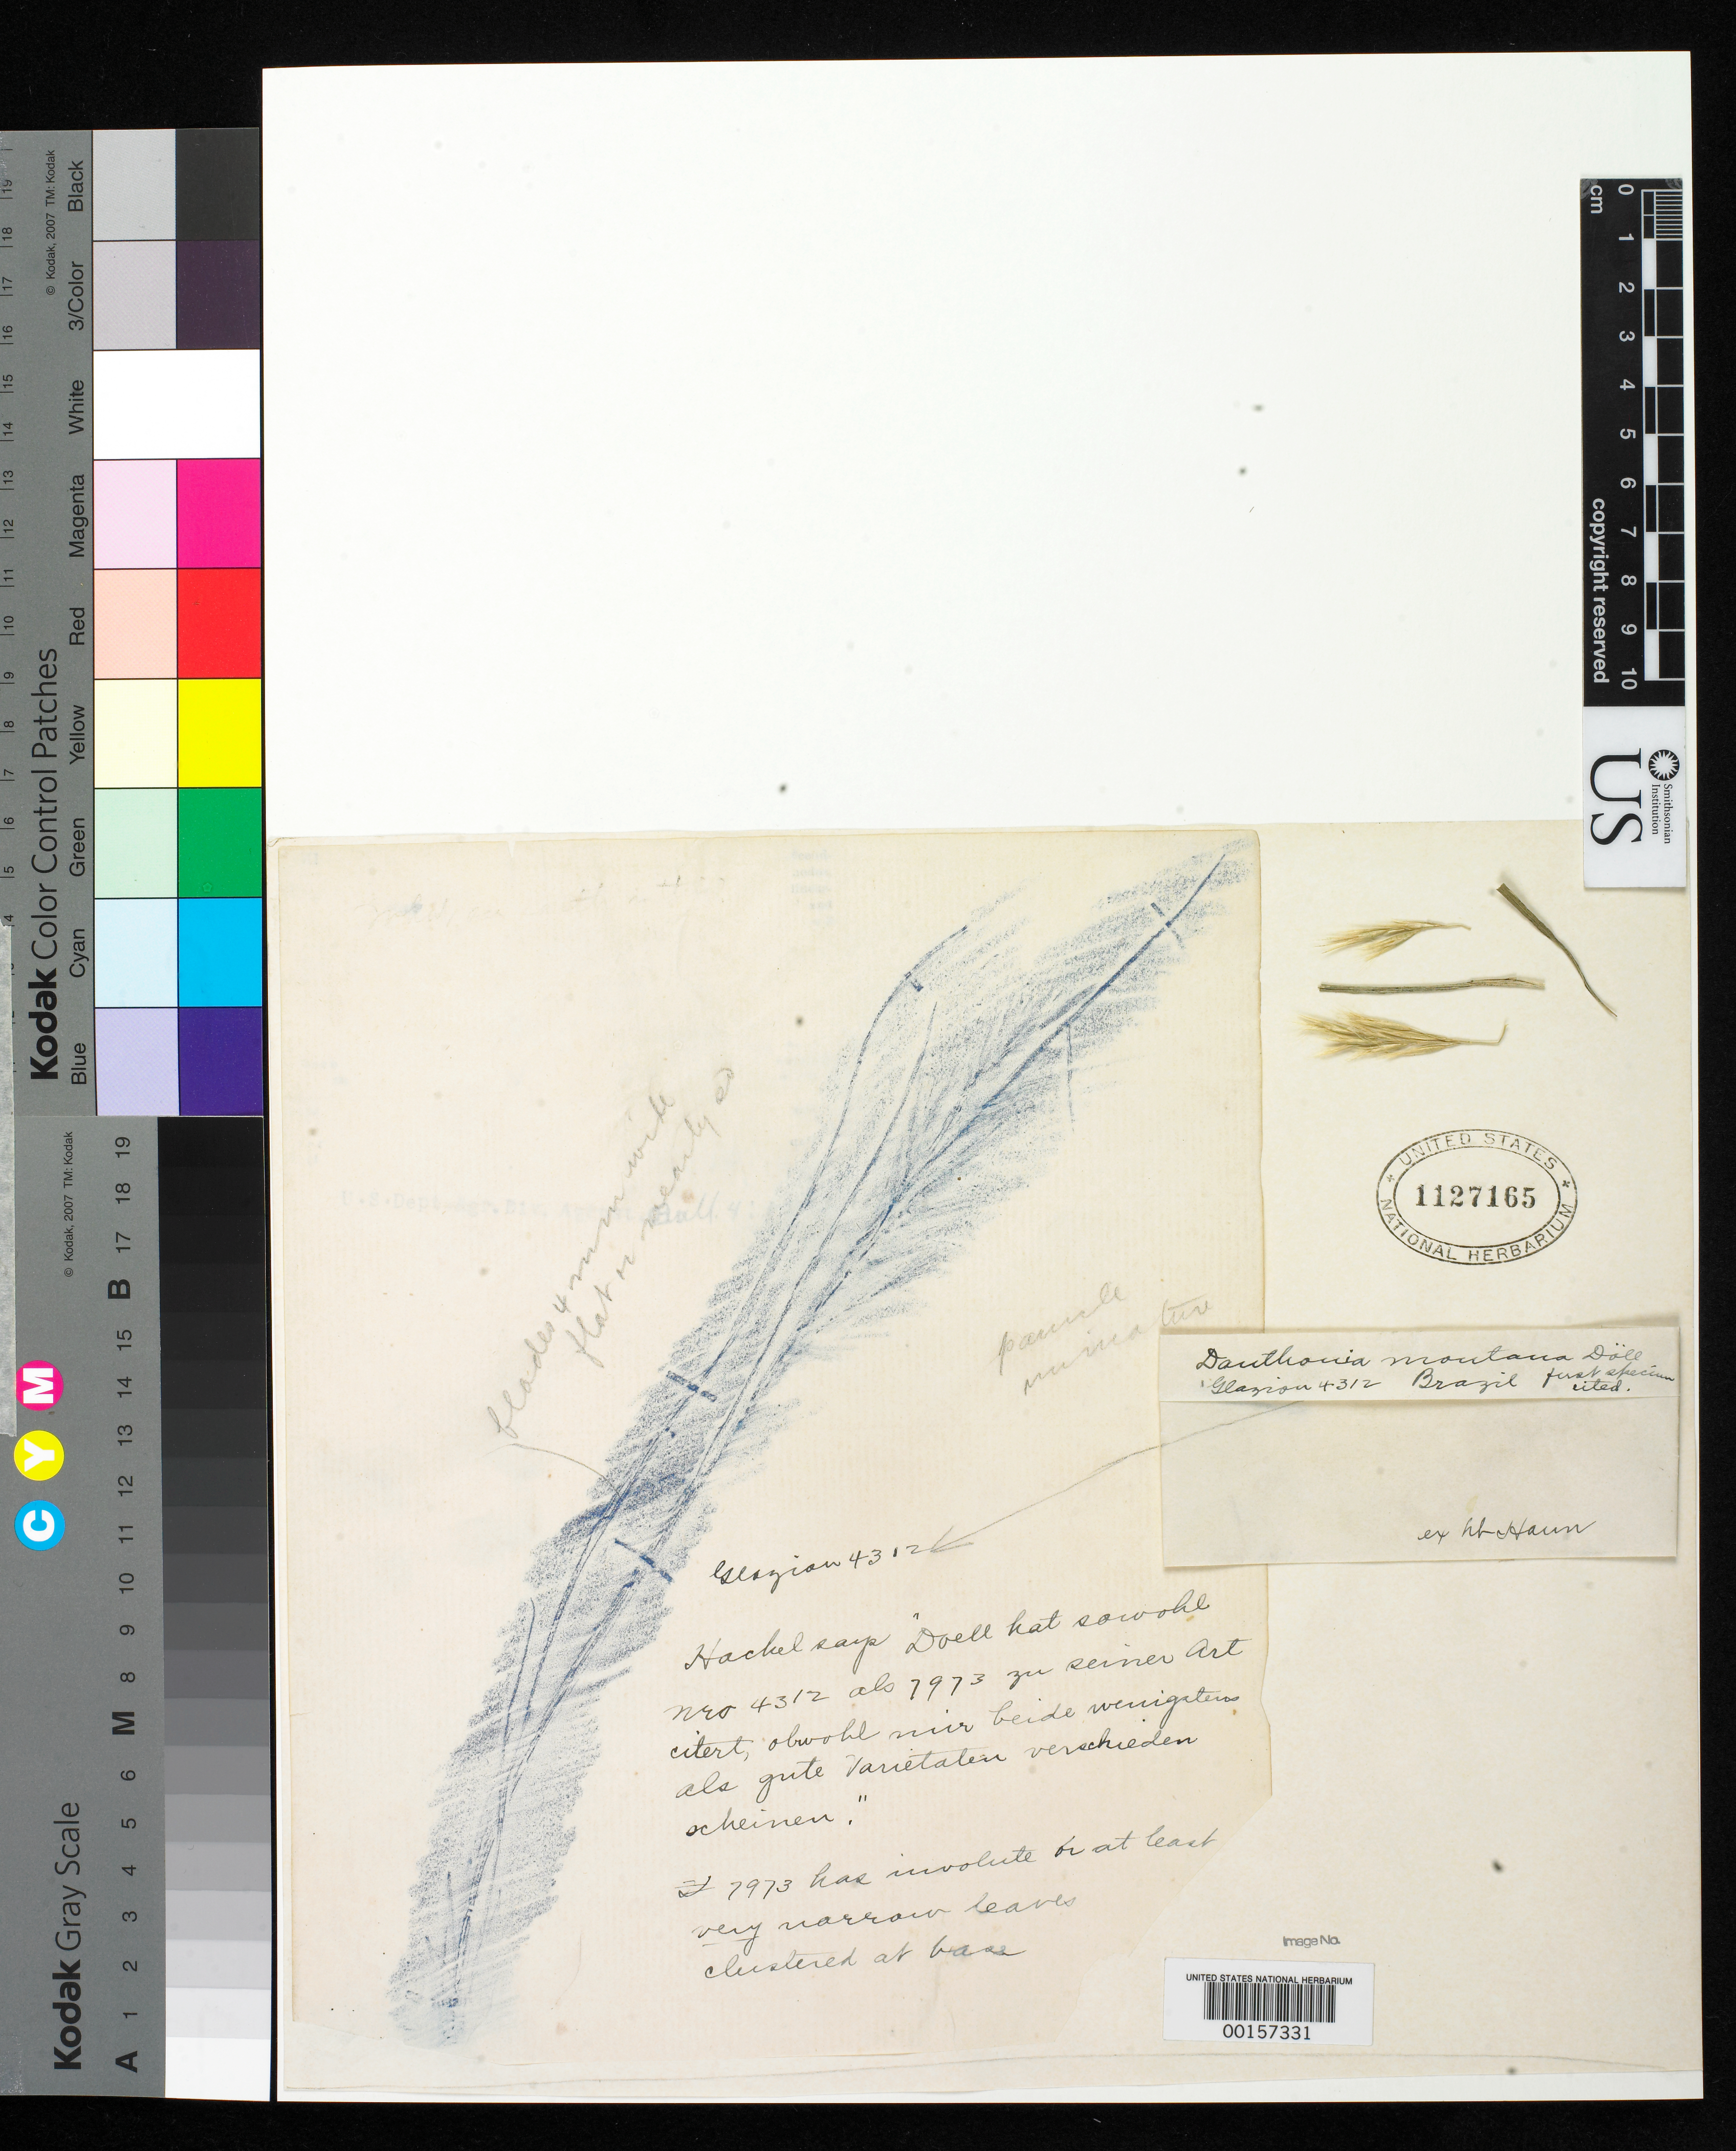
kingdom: Plantae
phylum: Tracheophyta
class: Liliopsida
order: Poales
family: Poaceae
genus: Danthonia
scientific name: Danthonia montana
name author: Döll in Mart.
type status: Type Fragment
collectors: A. F. M. Glaziou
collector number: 4312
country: Brazil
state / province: Rio de Janeiro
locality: Ad frade in Serra dos Orgaos.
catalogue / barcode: US 1127165